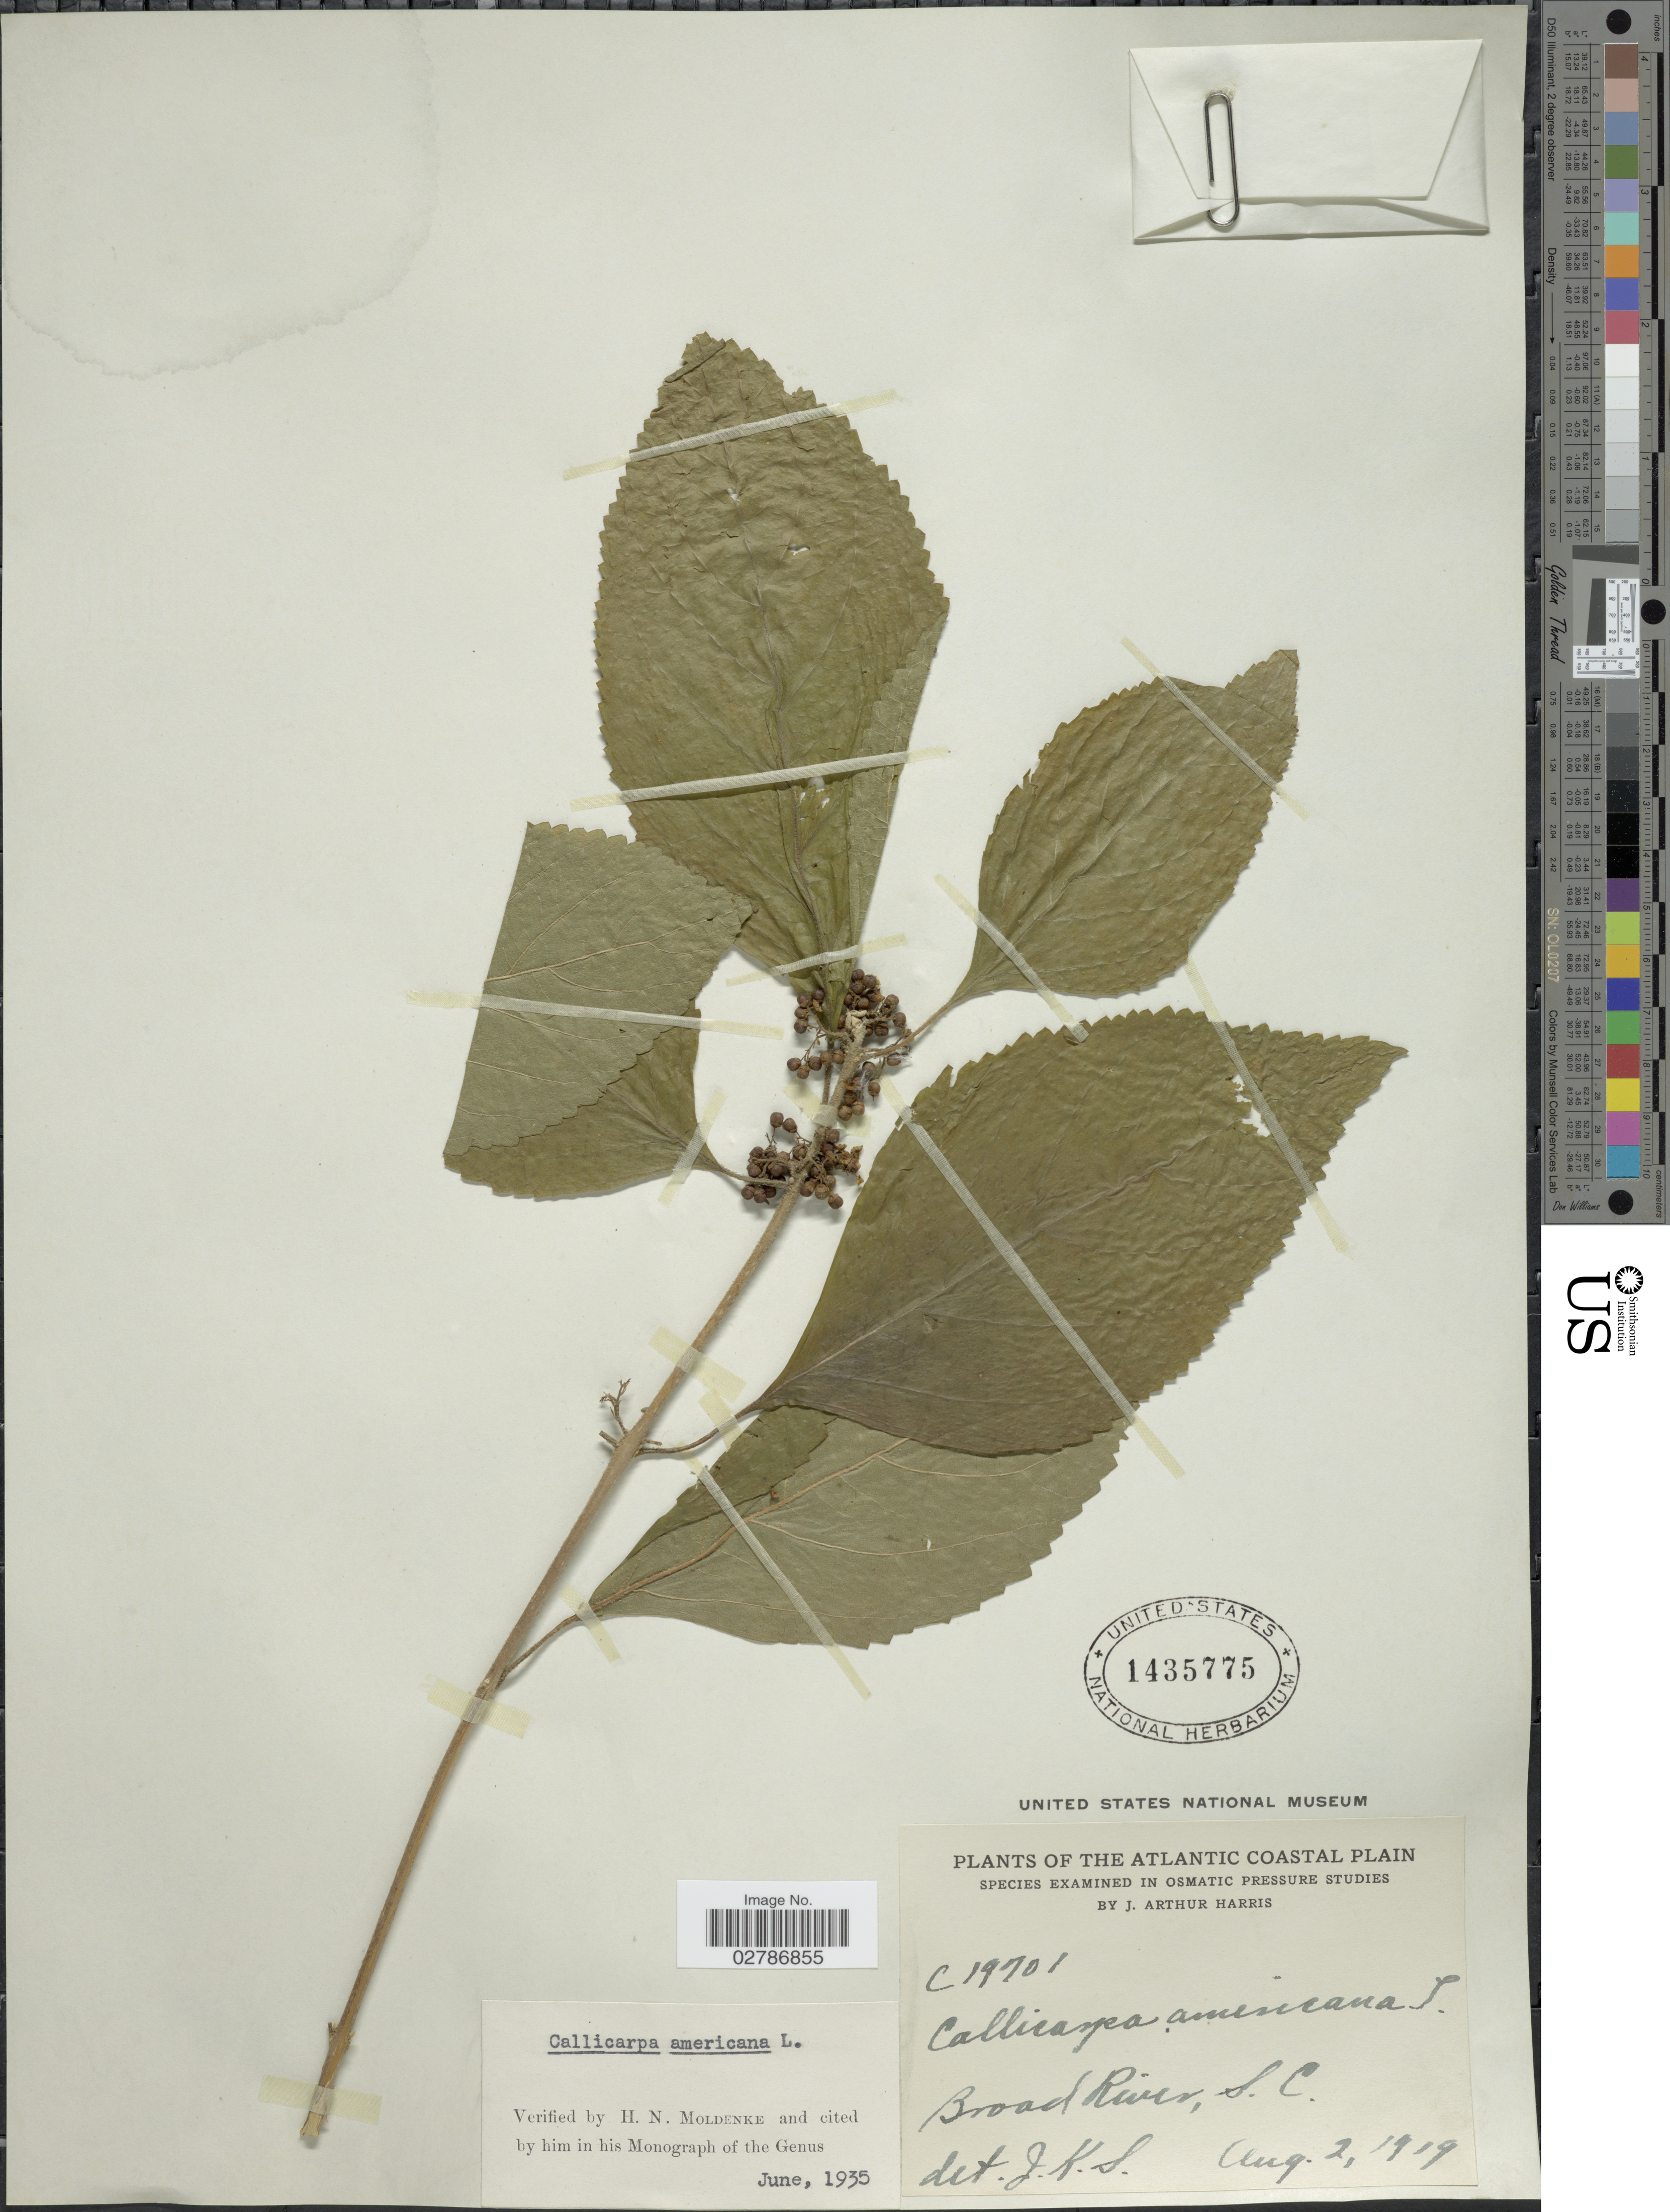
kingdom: Plantae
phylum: Tracheophyta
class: Magnoliopsida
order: Lamiales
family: Lamiaceae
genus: Callicarpa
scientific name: Callicarpa americana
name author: L.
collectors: J. A. Harris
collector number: C19701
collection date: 1919-08-02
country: United States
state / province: South Carolina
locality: The Atlantic Coastal Plain. Broad River.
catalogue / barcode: US 1435775